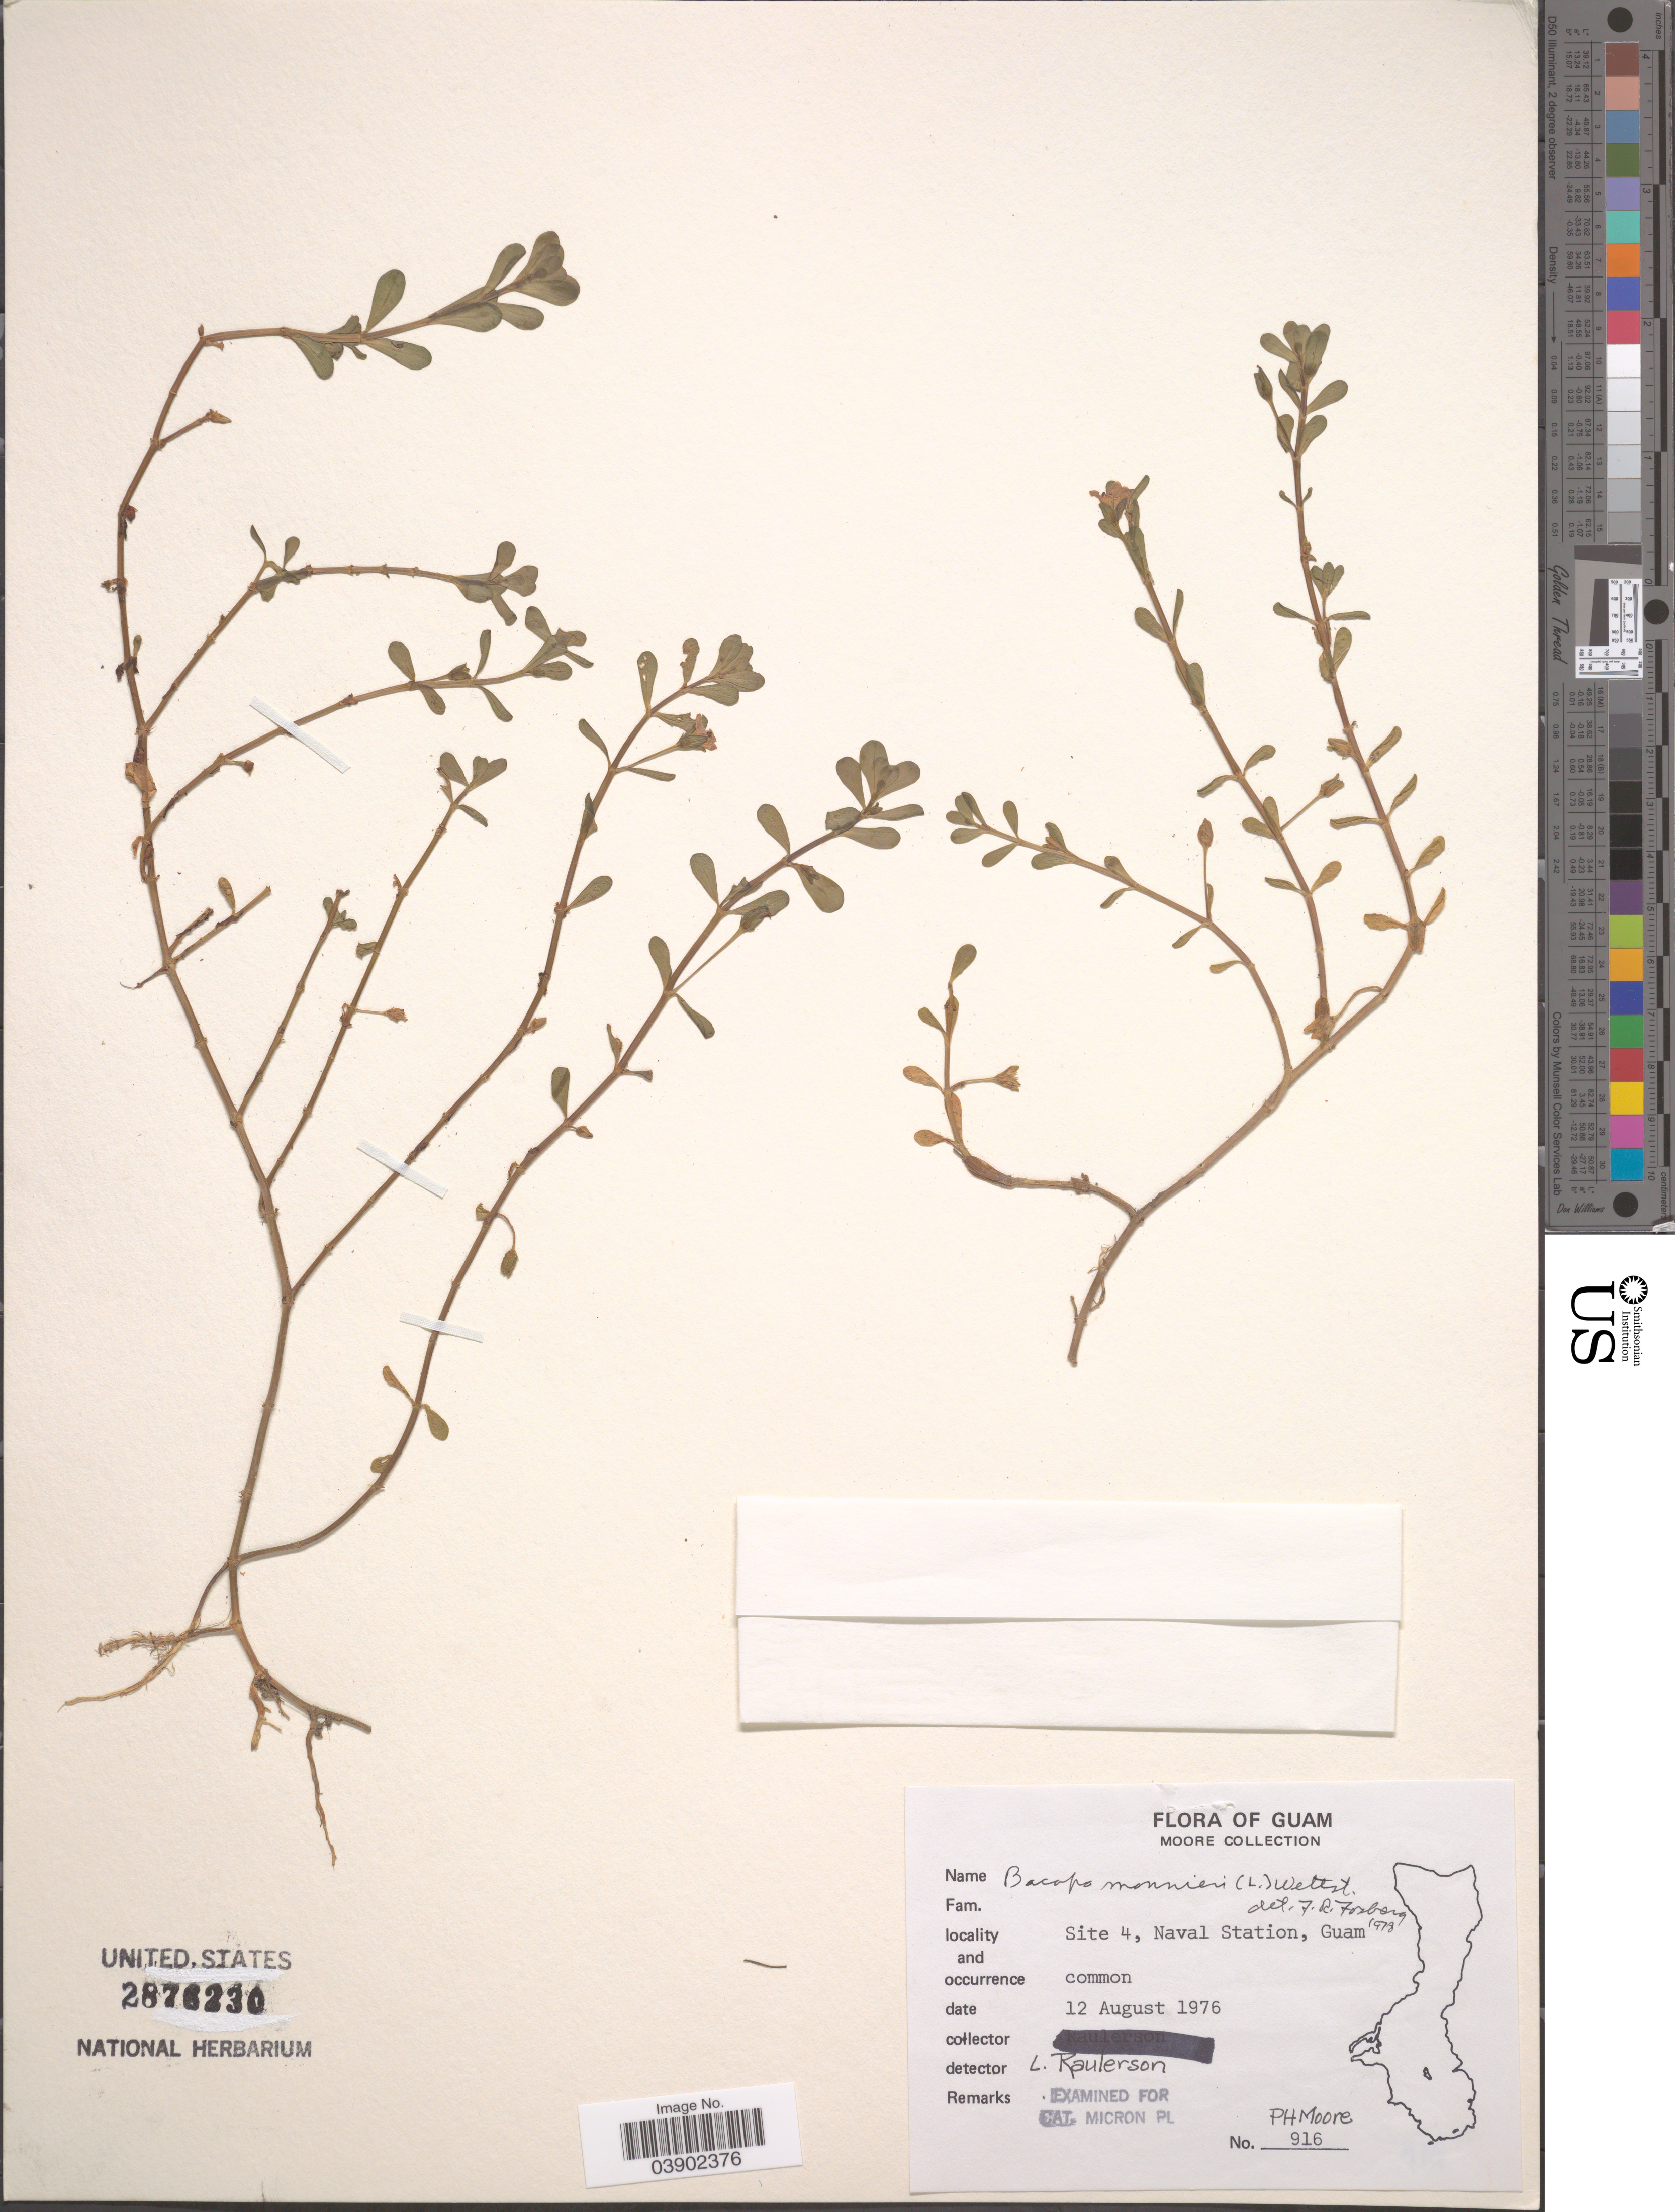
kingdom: Plantae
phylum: Tracheophyta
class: Magnoliopsida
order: Lamiales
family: Plantaginaceae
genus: Bacopa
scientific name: Bacopa monnieri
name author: (L.) Pennell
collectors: P. H. Moore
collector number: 916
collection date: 1976-08-12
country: Guam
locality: Site 4, Naval Station.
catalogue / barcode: US 2876230